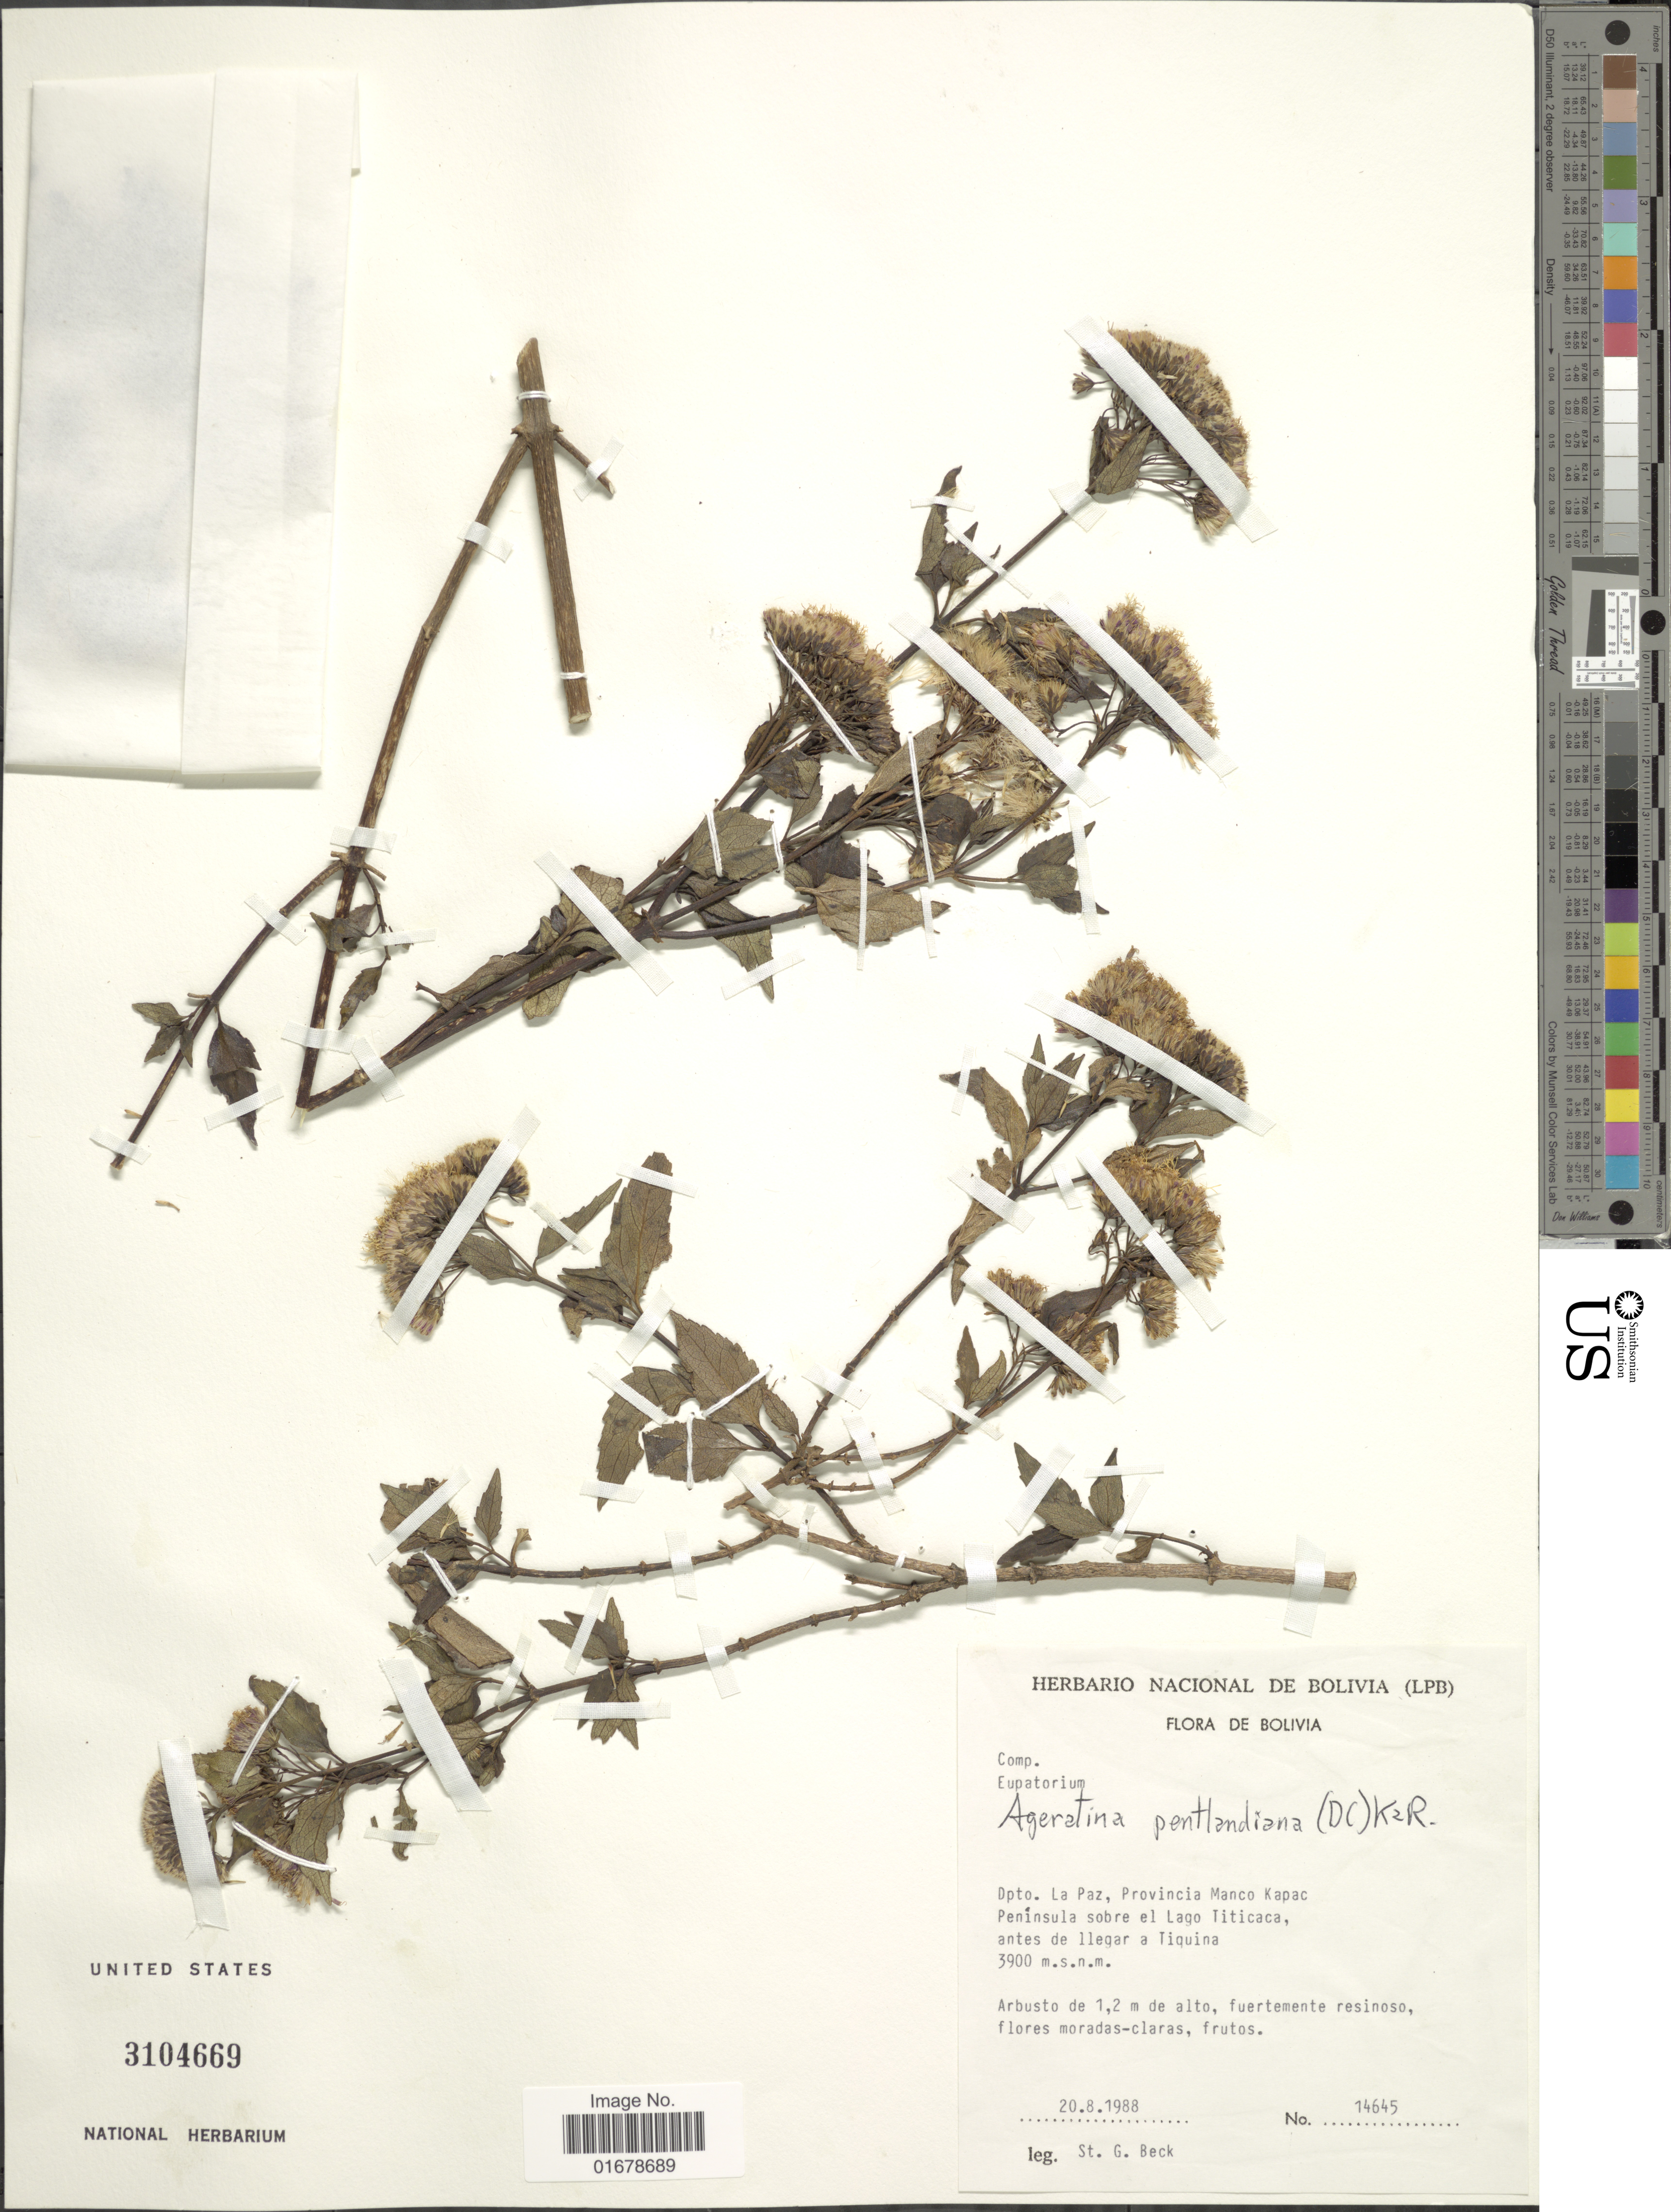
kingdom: Plantae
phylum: Tracheophyta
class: Magnoliopsida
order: Asterales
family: Asteraceae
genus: Ageratina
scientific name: Ageratina pentlandiana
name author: (DC.) R.M. King & H. Rob.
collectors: S. G. Beck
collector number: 14645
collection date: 1988-08-20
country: Bolivia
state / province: La Paz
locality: Depto. La Paz, Provincia Manco Kapac, Peninsula sobre el Lago Titicaca, antes de llwgar a Tiquina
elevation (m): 3900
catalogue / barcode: US 3104669